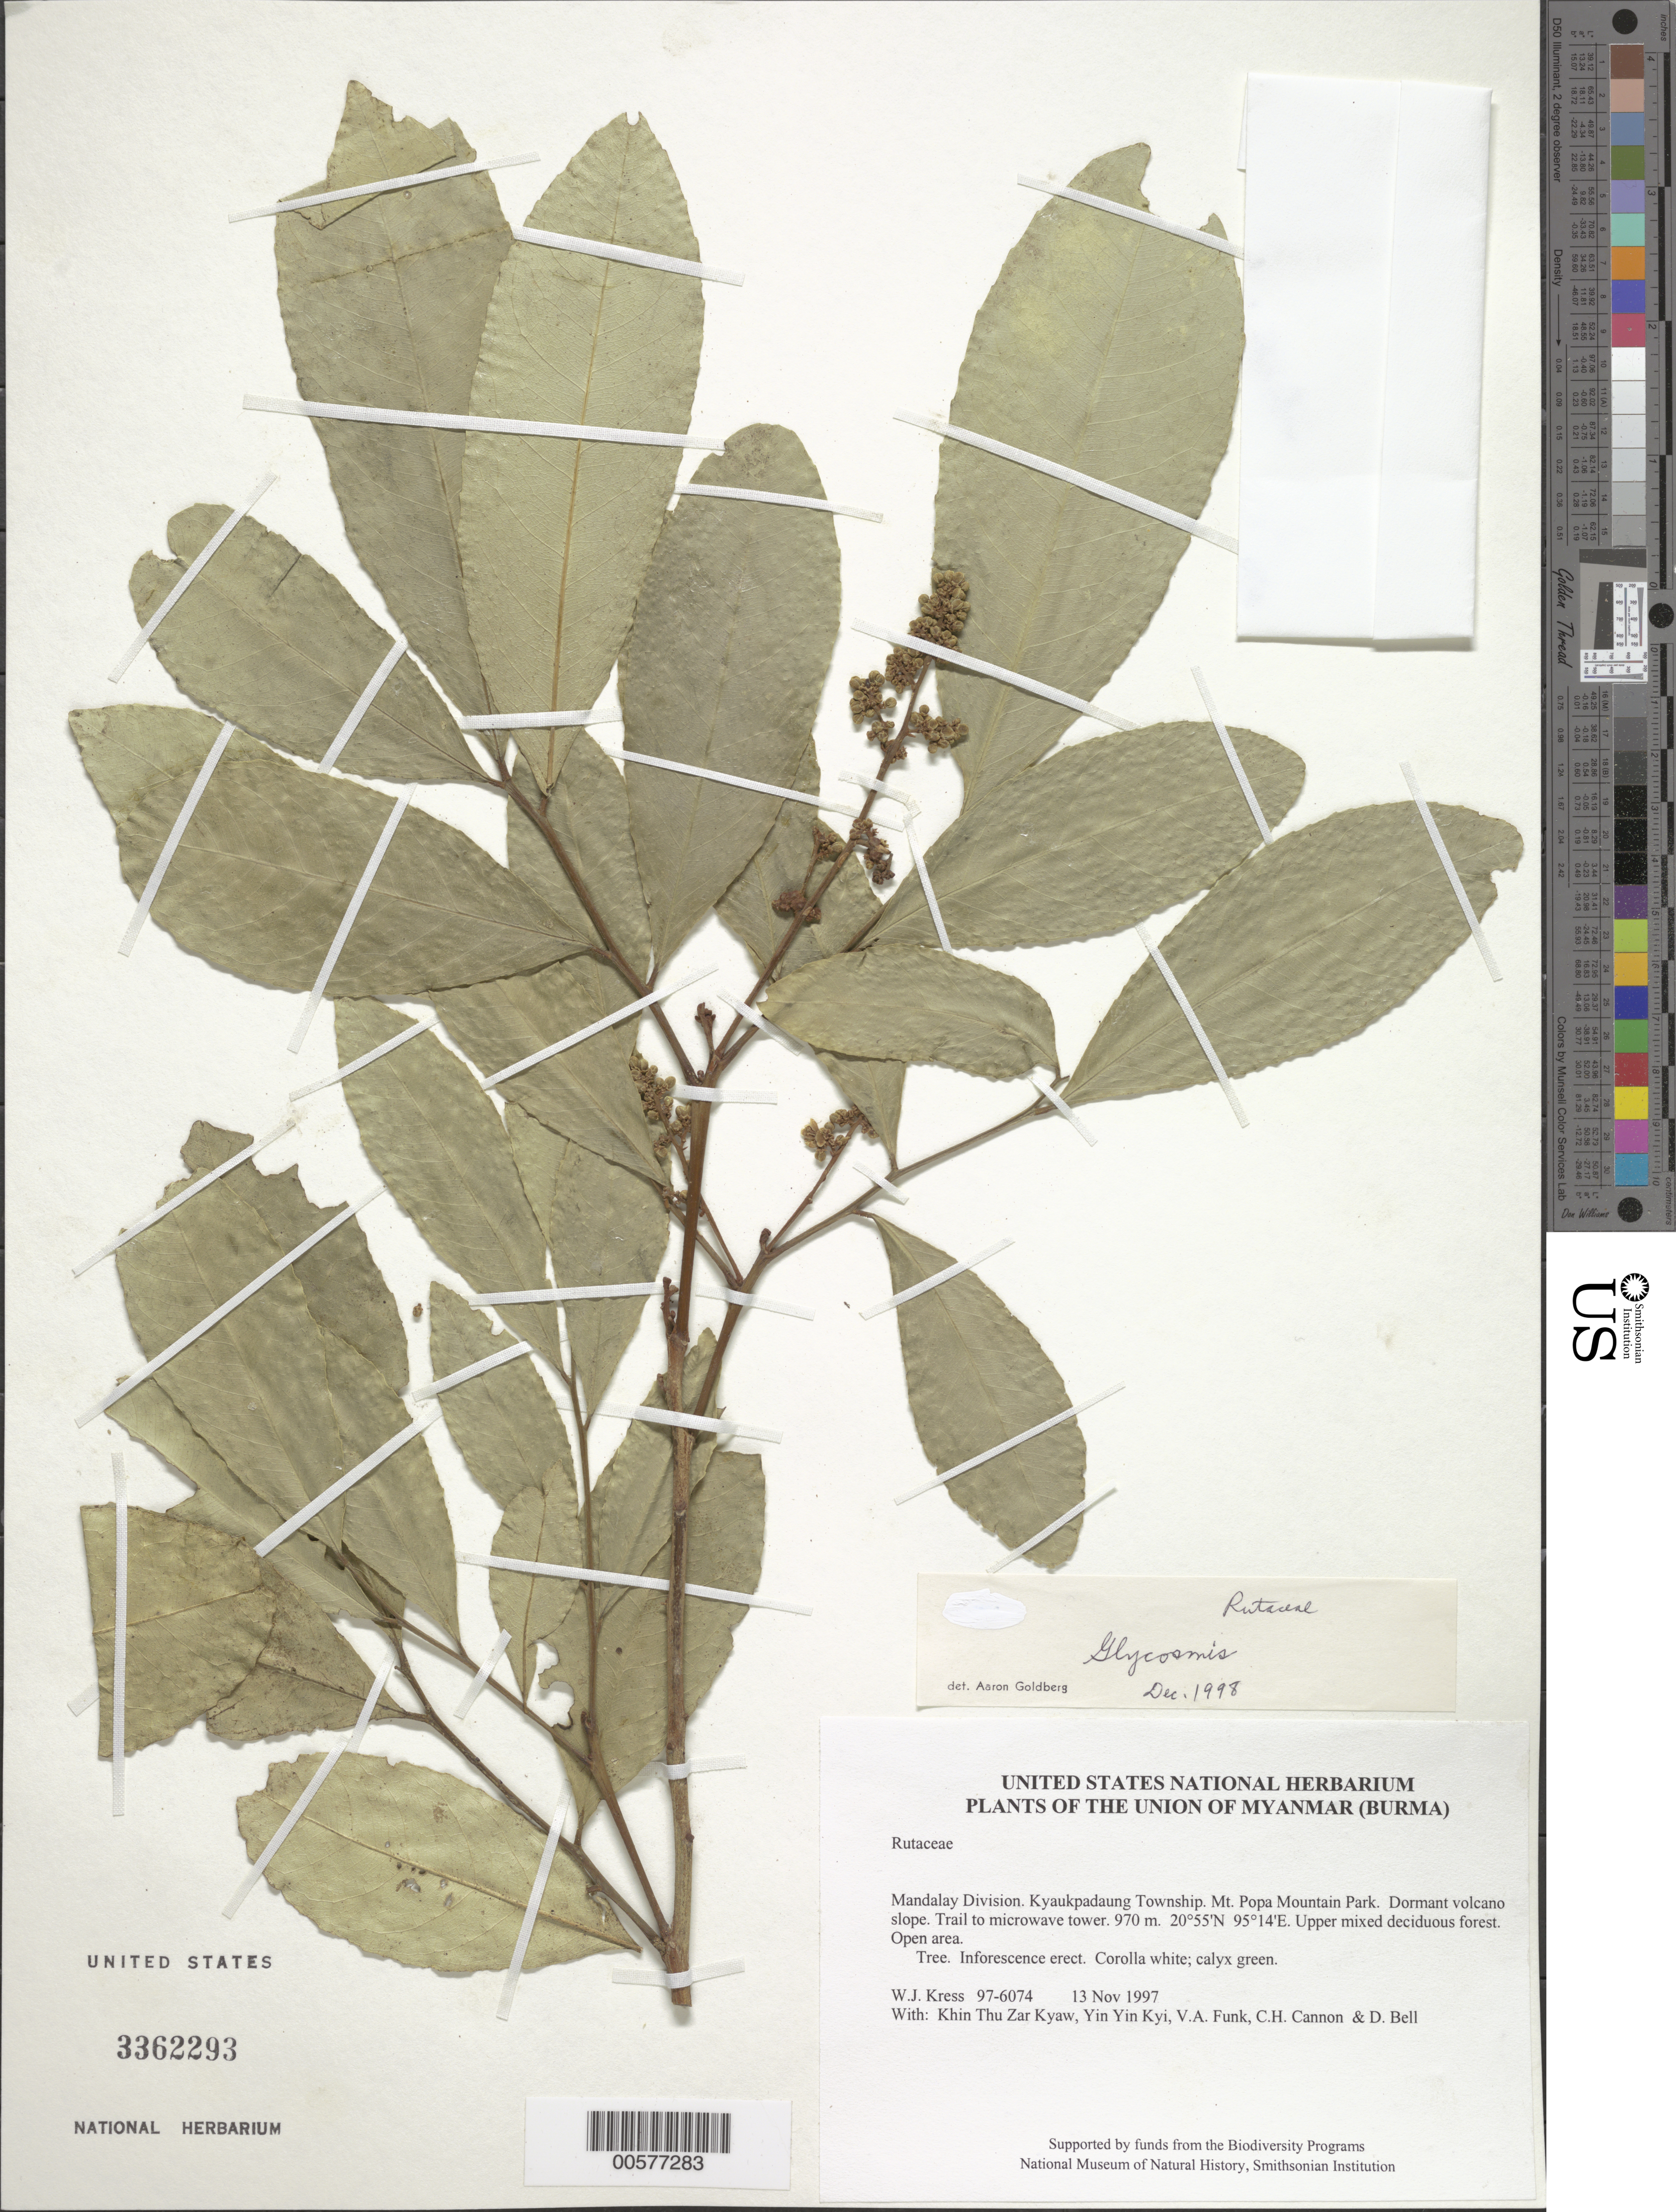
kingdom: Plantae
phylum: Tracheophyta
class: Magnoliopsida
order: Sapindales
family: Rutaceae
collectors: W. J. Kress, Khin Thu Zar Kyaw, Yin Yin Kyi, V. Funk, C. H. Cannon & D. A. Bell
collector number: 97-6074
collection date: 1997-11-13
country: Myanmar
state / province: Mandalay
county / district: Kyaukpadaung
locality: Mt. Popa Mountain Park. Dormant volcano slope. Trail to microwave tower.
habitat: Upper mixed deciduous forest. Open area.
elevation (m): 970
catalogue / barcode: US 3362293